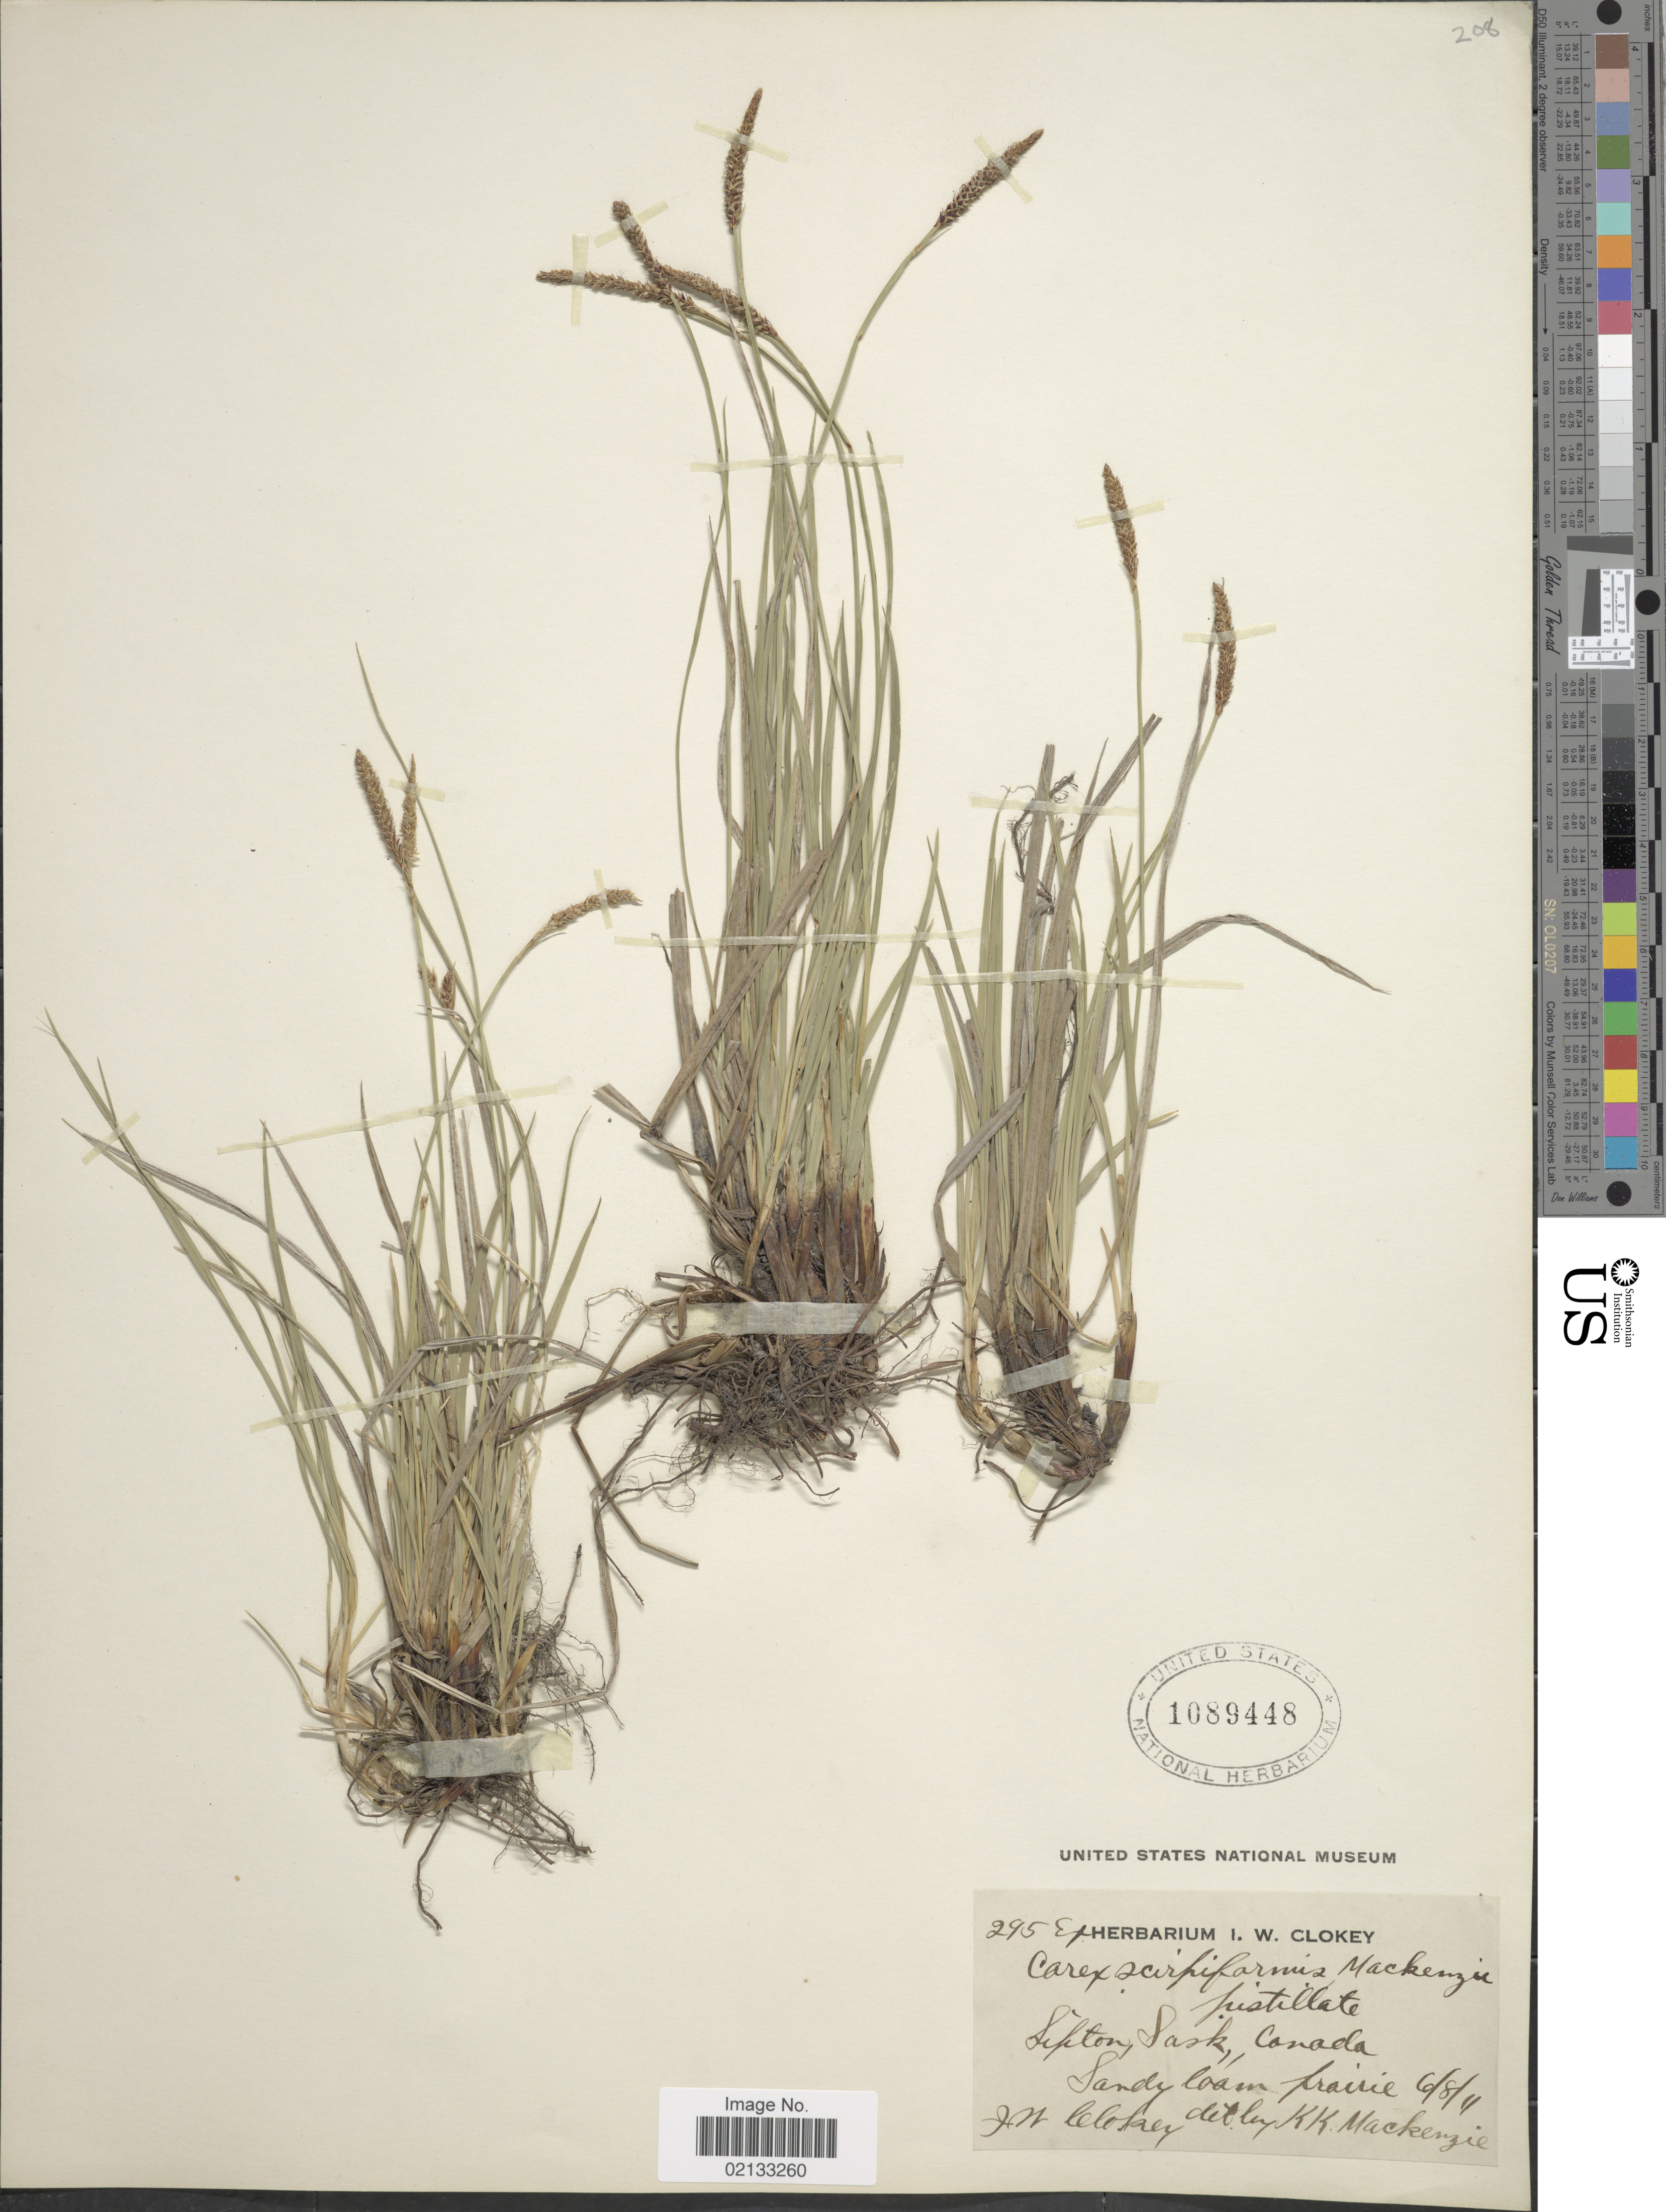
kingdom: Plantae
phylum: Tracheophyta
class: Liliopsida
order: Poales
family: Cyperaceae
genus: Carex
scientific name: Carex scirpoidea subsp. scirpoidea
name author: Michx.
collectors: I. W. Clokey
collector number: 295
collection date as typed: Transcribed d/m/y: 6/8/11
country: Canada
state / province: Saskatchewan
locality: Lipton, Sandy loam prairie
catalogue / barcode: US 1089448